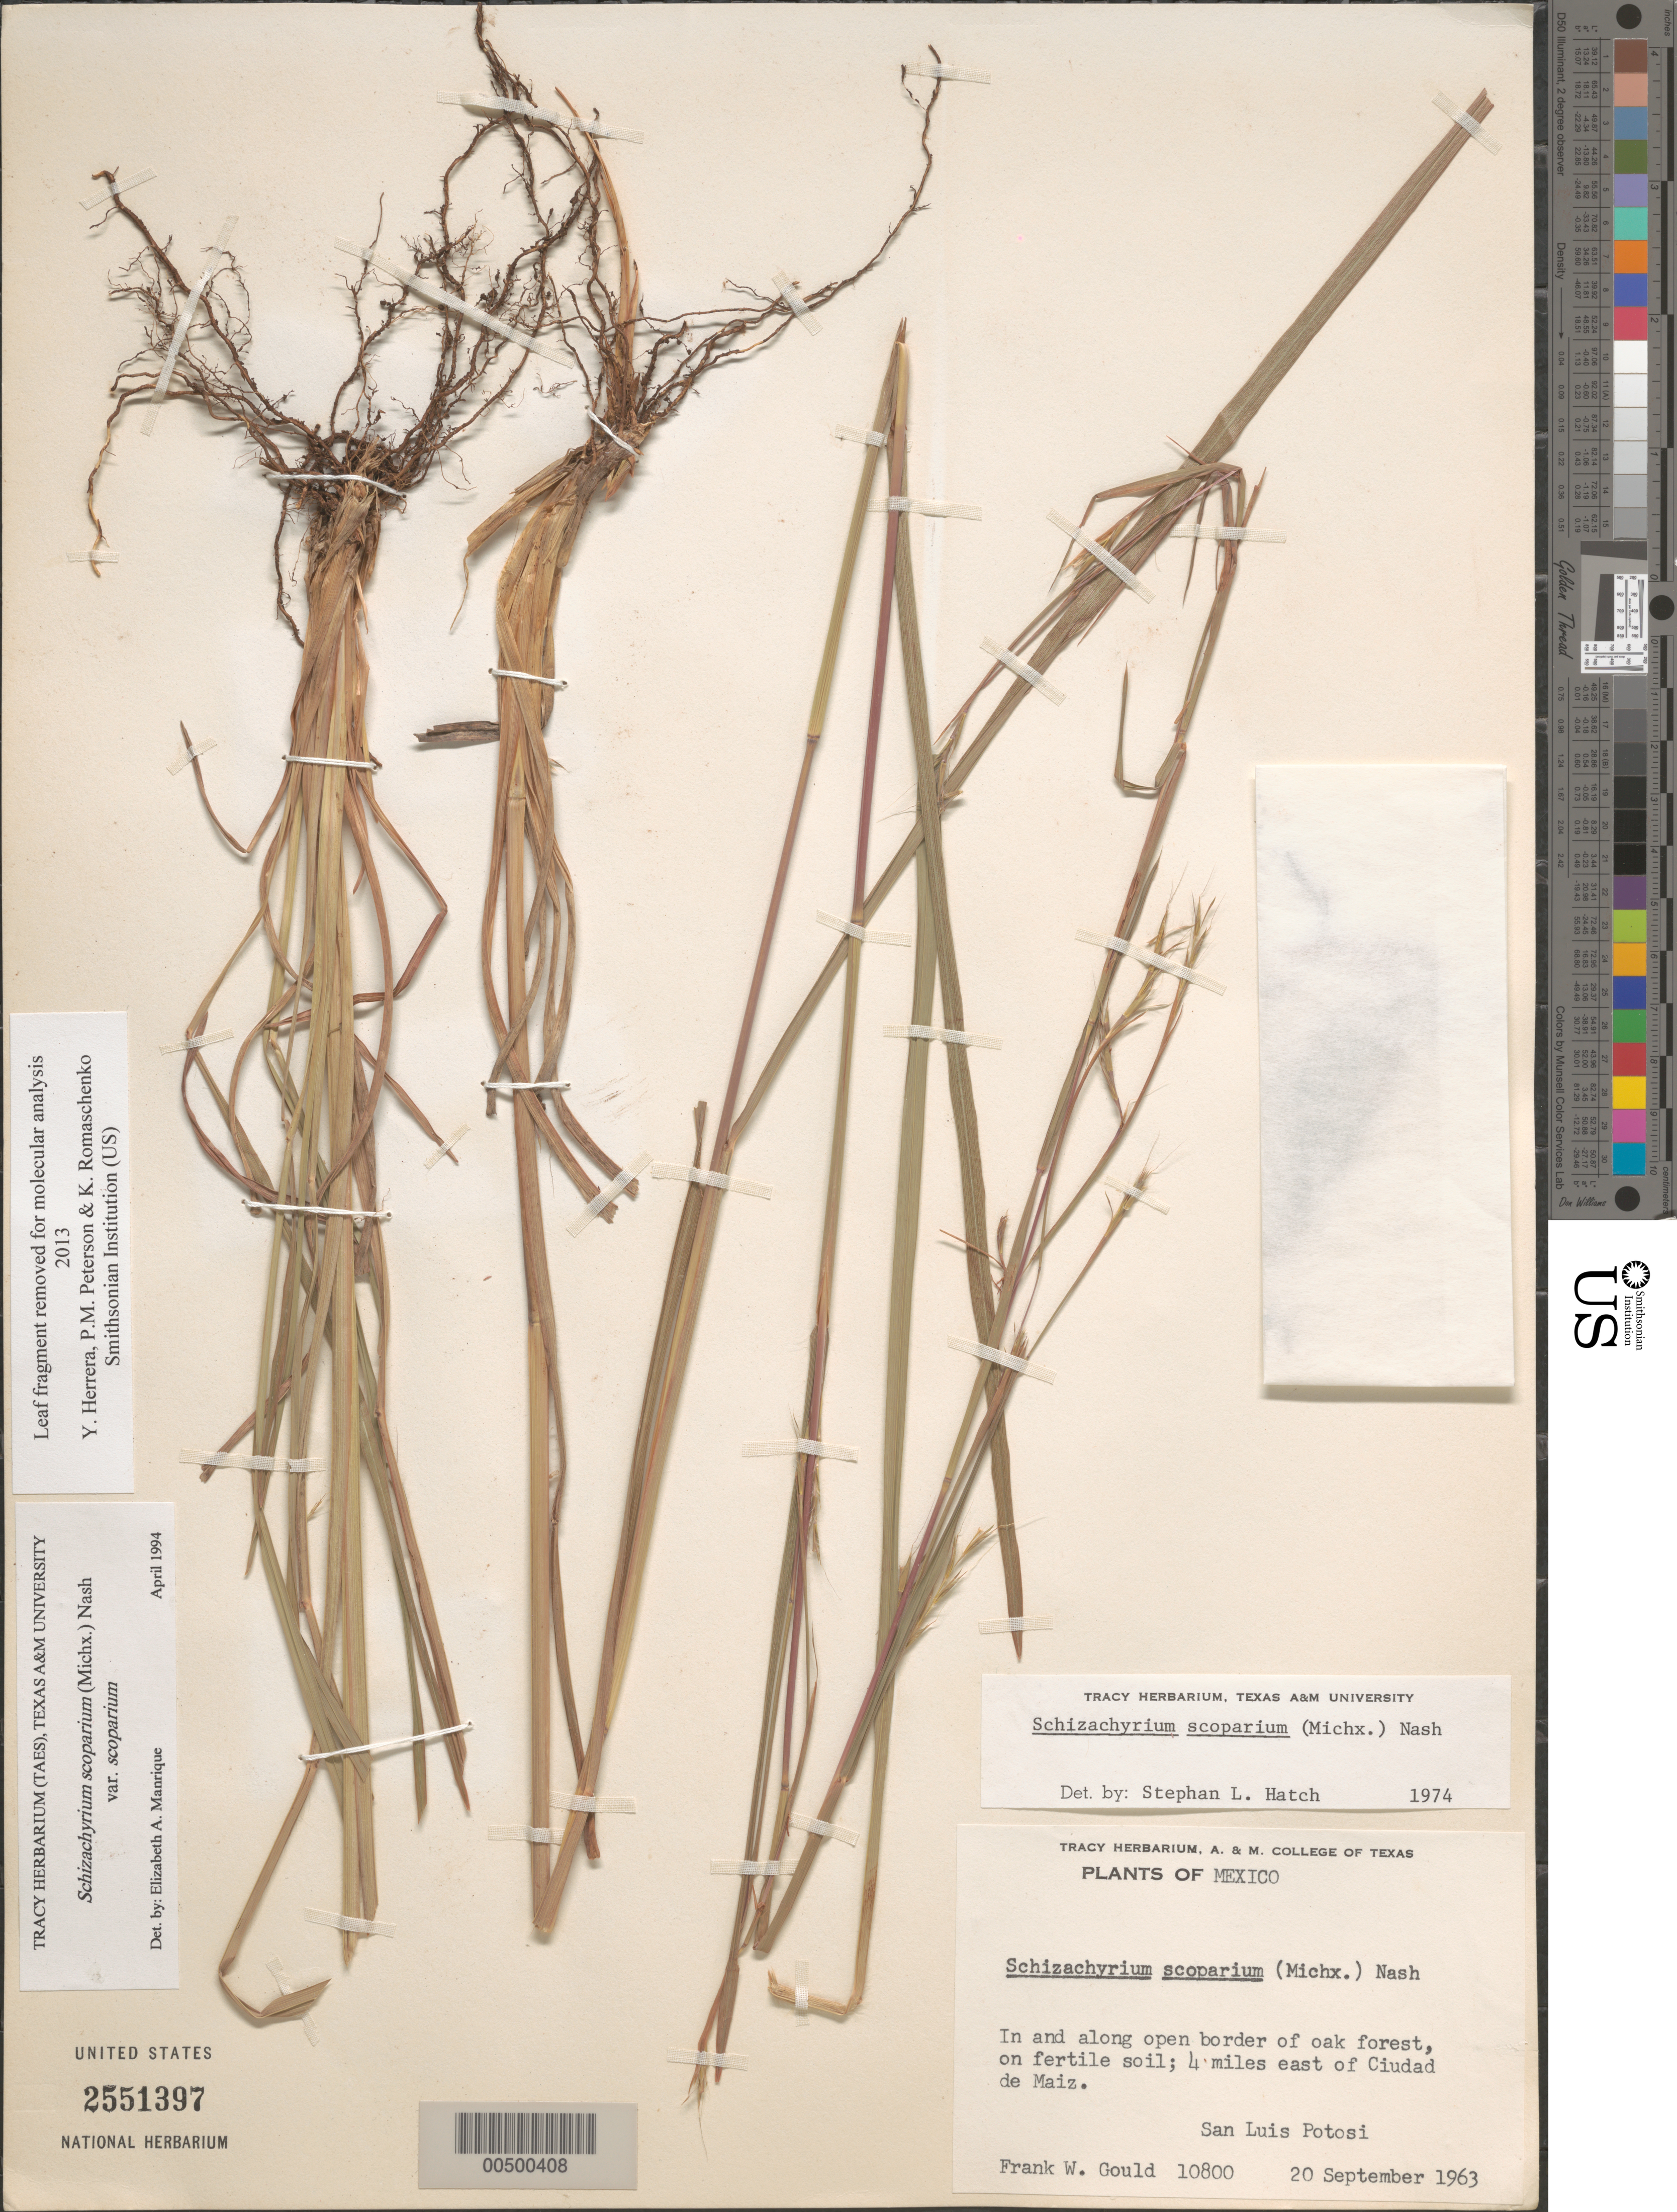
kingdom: Plantae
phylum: Tracheophyta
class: Liliopsida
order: Poales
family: Poaceae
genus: Schizachyrium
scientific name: Schizachyrium scoparium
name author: (Michx.) Nash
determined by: Manrique, E. A.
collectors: F. W. Gould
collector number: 10800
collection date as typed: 20 Sep 1963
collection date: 1963-09-20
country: Mexico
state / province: San Luis Potosi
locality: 4 mi E of Ciudad de Maiz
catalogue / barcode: US 2551397